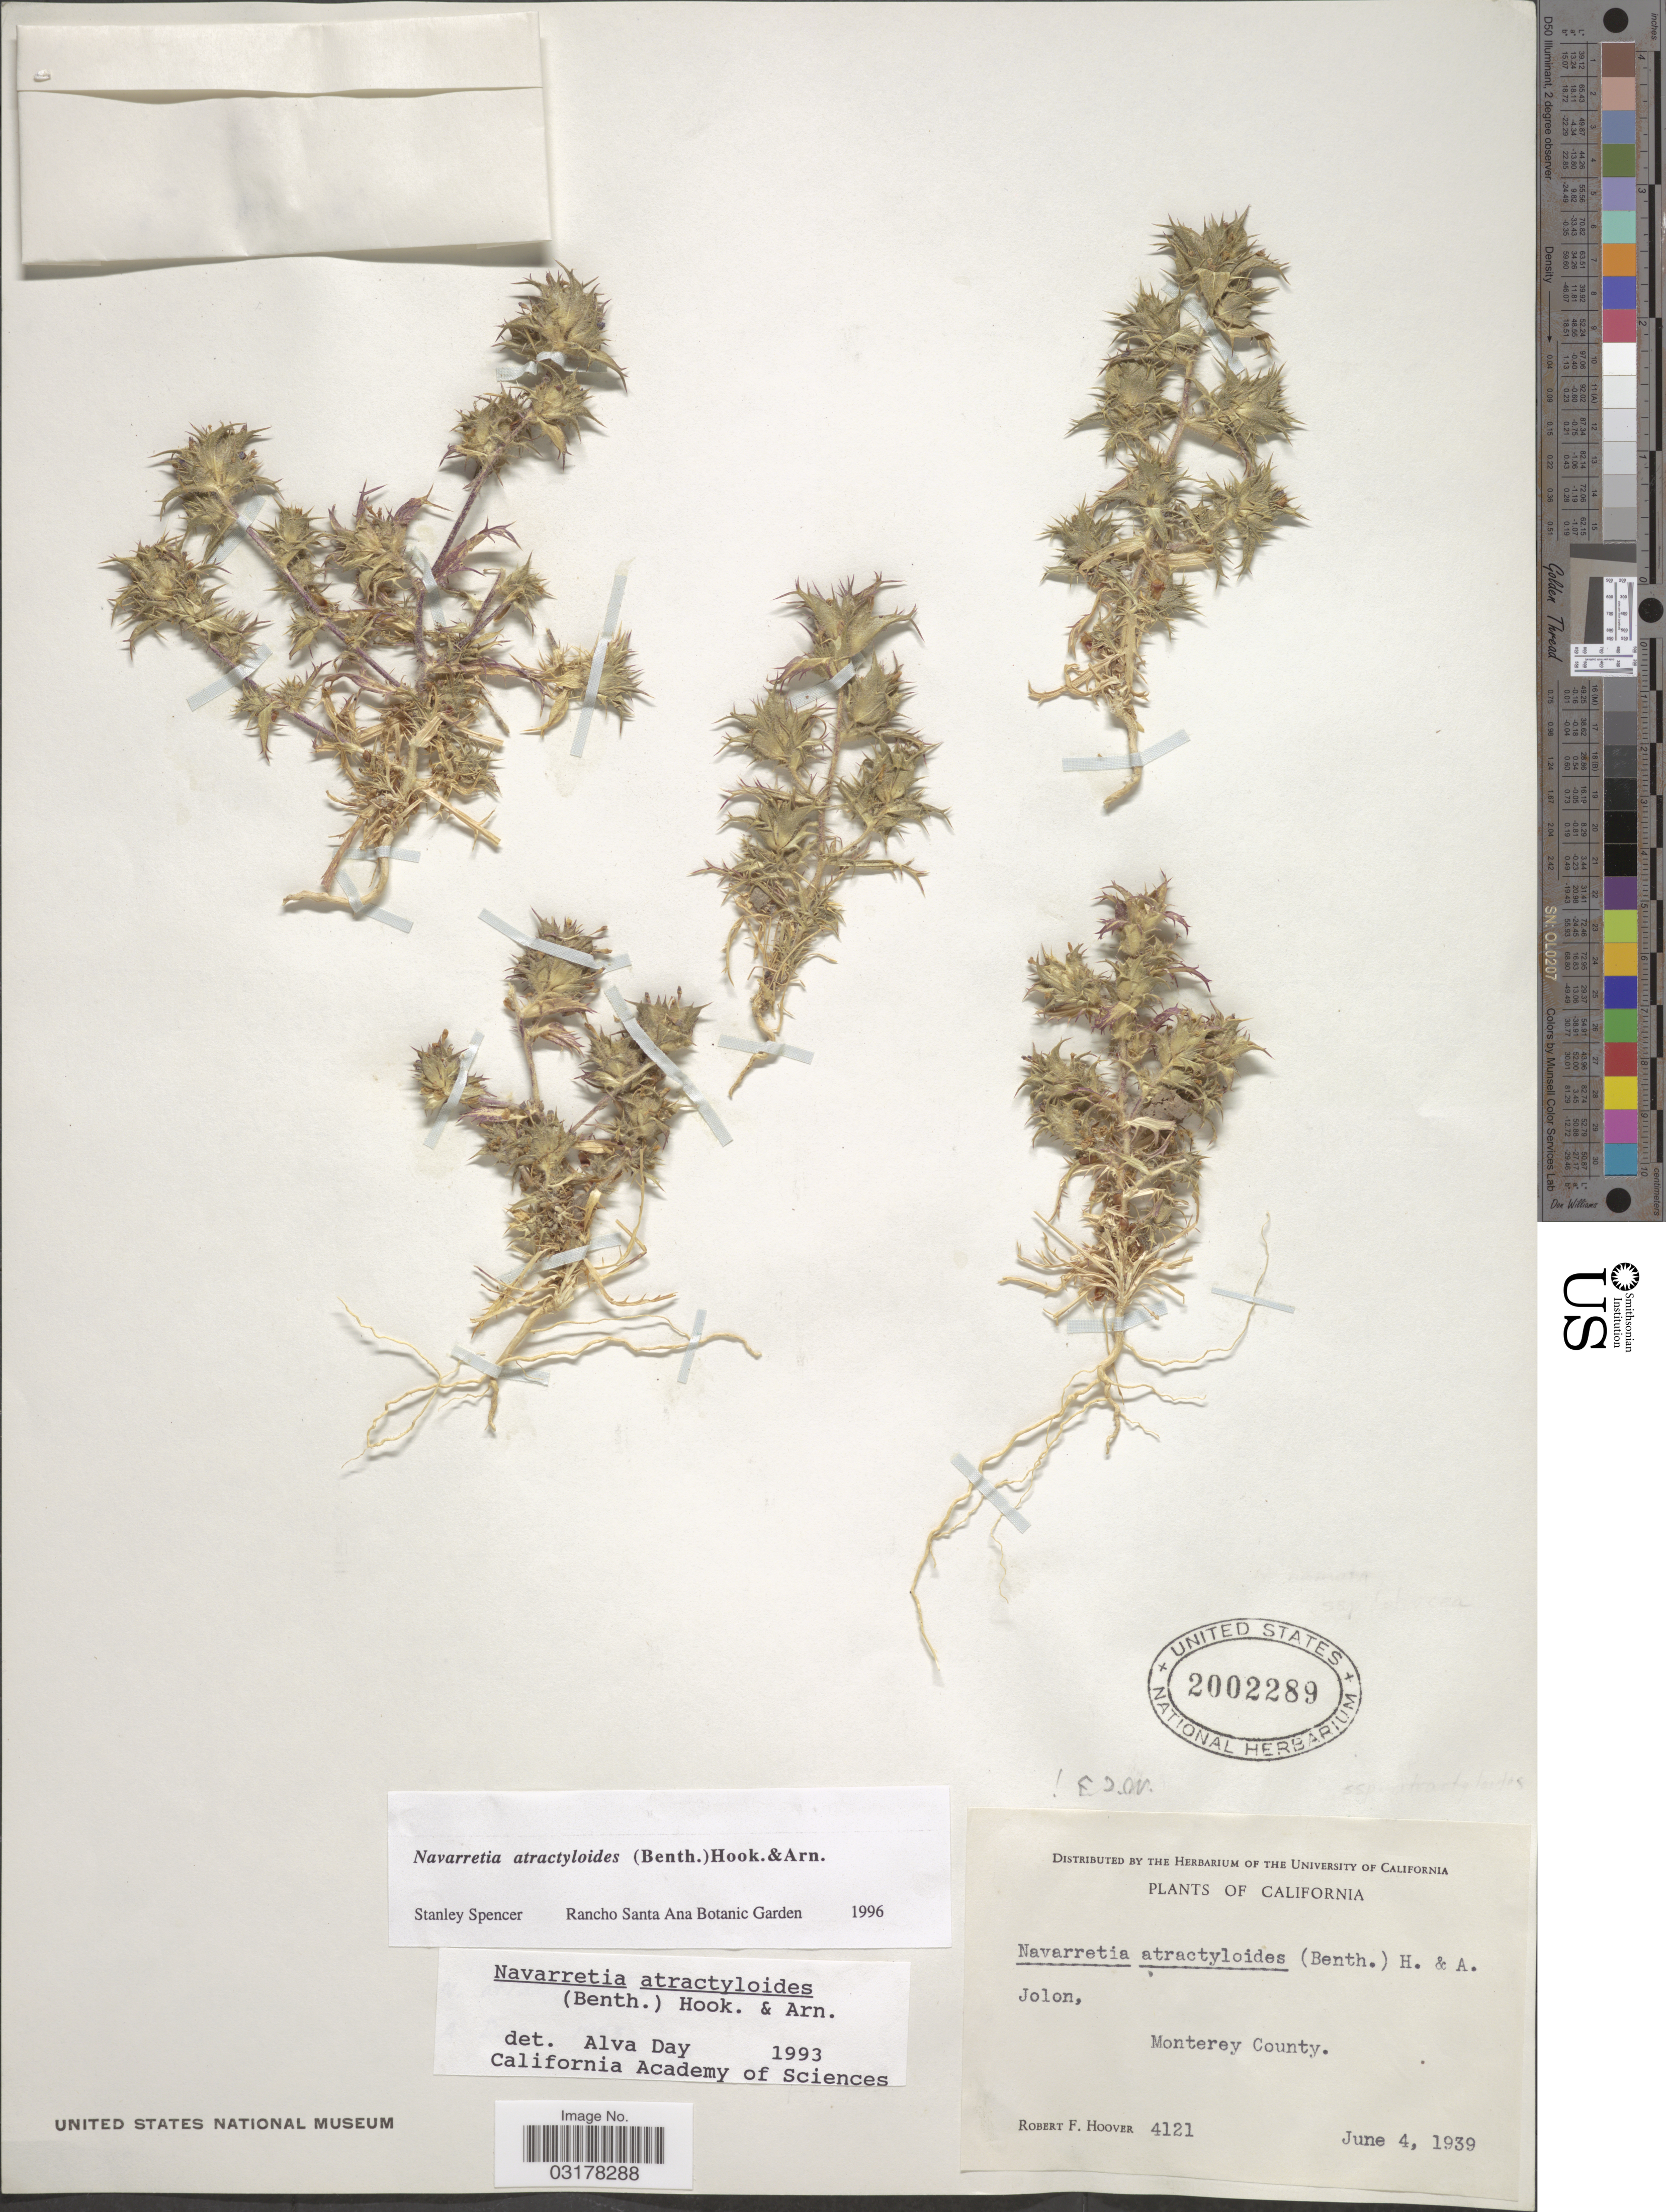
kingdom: Plantae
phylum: Tracheophyta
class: Magnoliopsida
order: Ericales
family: Polemoniaceae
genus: Navarretia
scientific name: Navarretia atractyloides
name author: (Benth.) Hook. & Arn.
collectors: R. F. Hoover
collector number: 4121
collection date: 1939-06-04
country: United States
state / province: California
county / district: Monterey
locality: Jolon, Monterey County.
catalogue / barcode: US 2002289